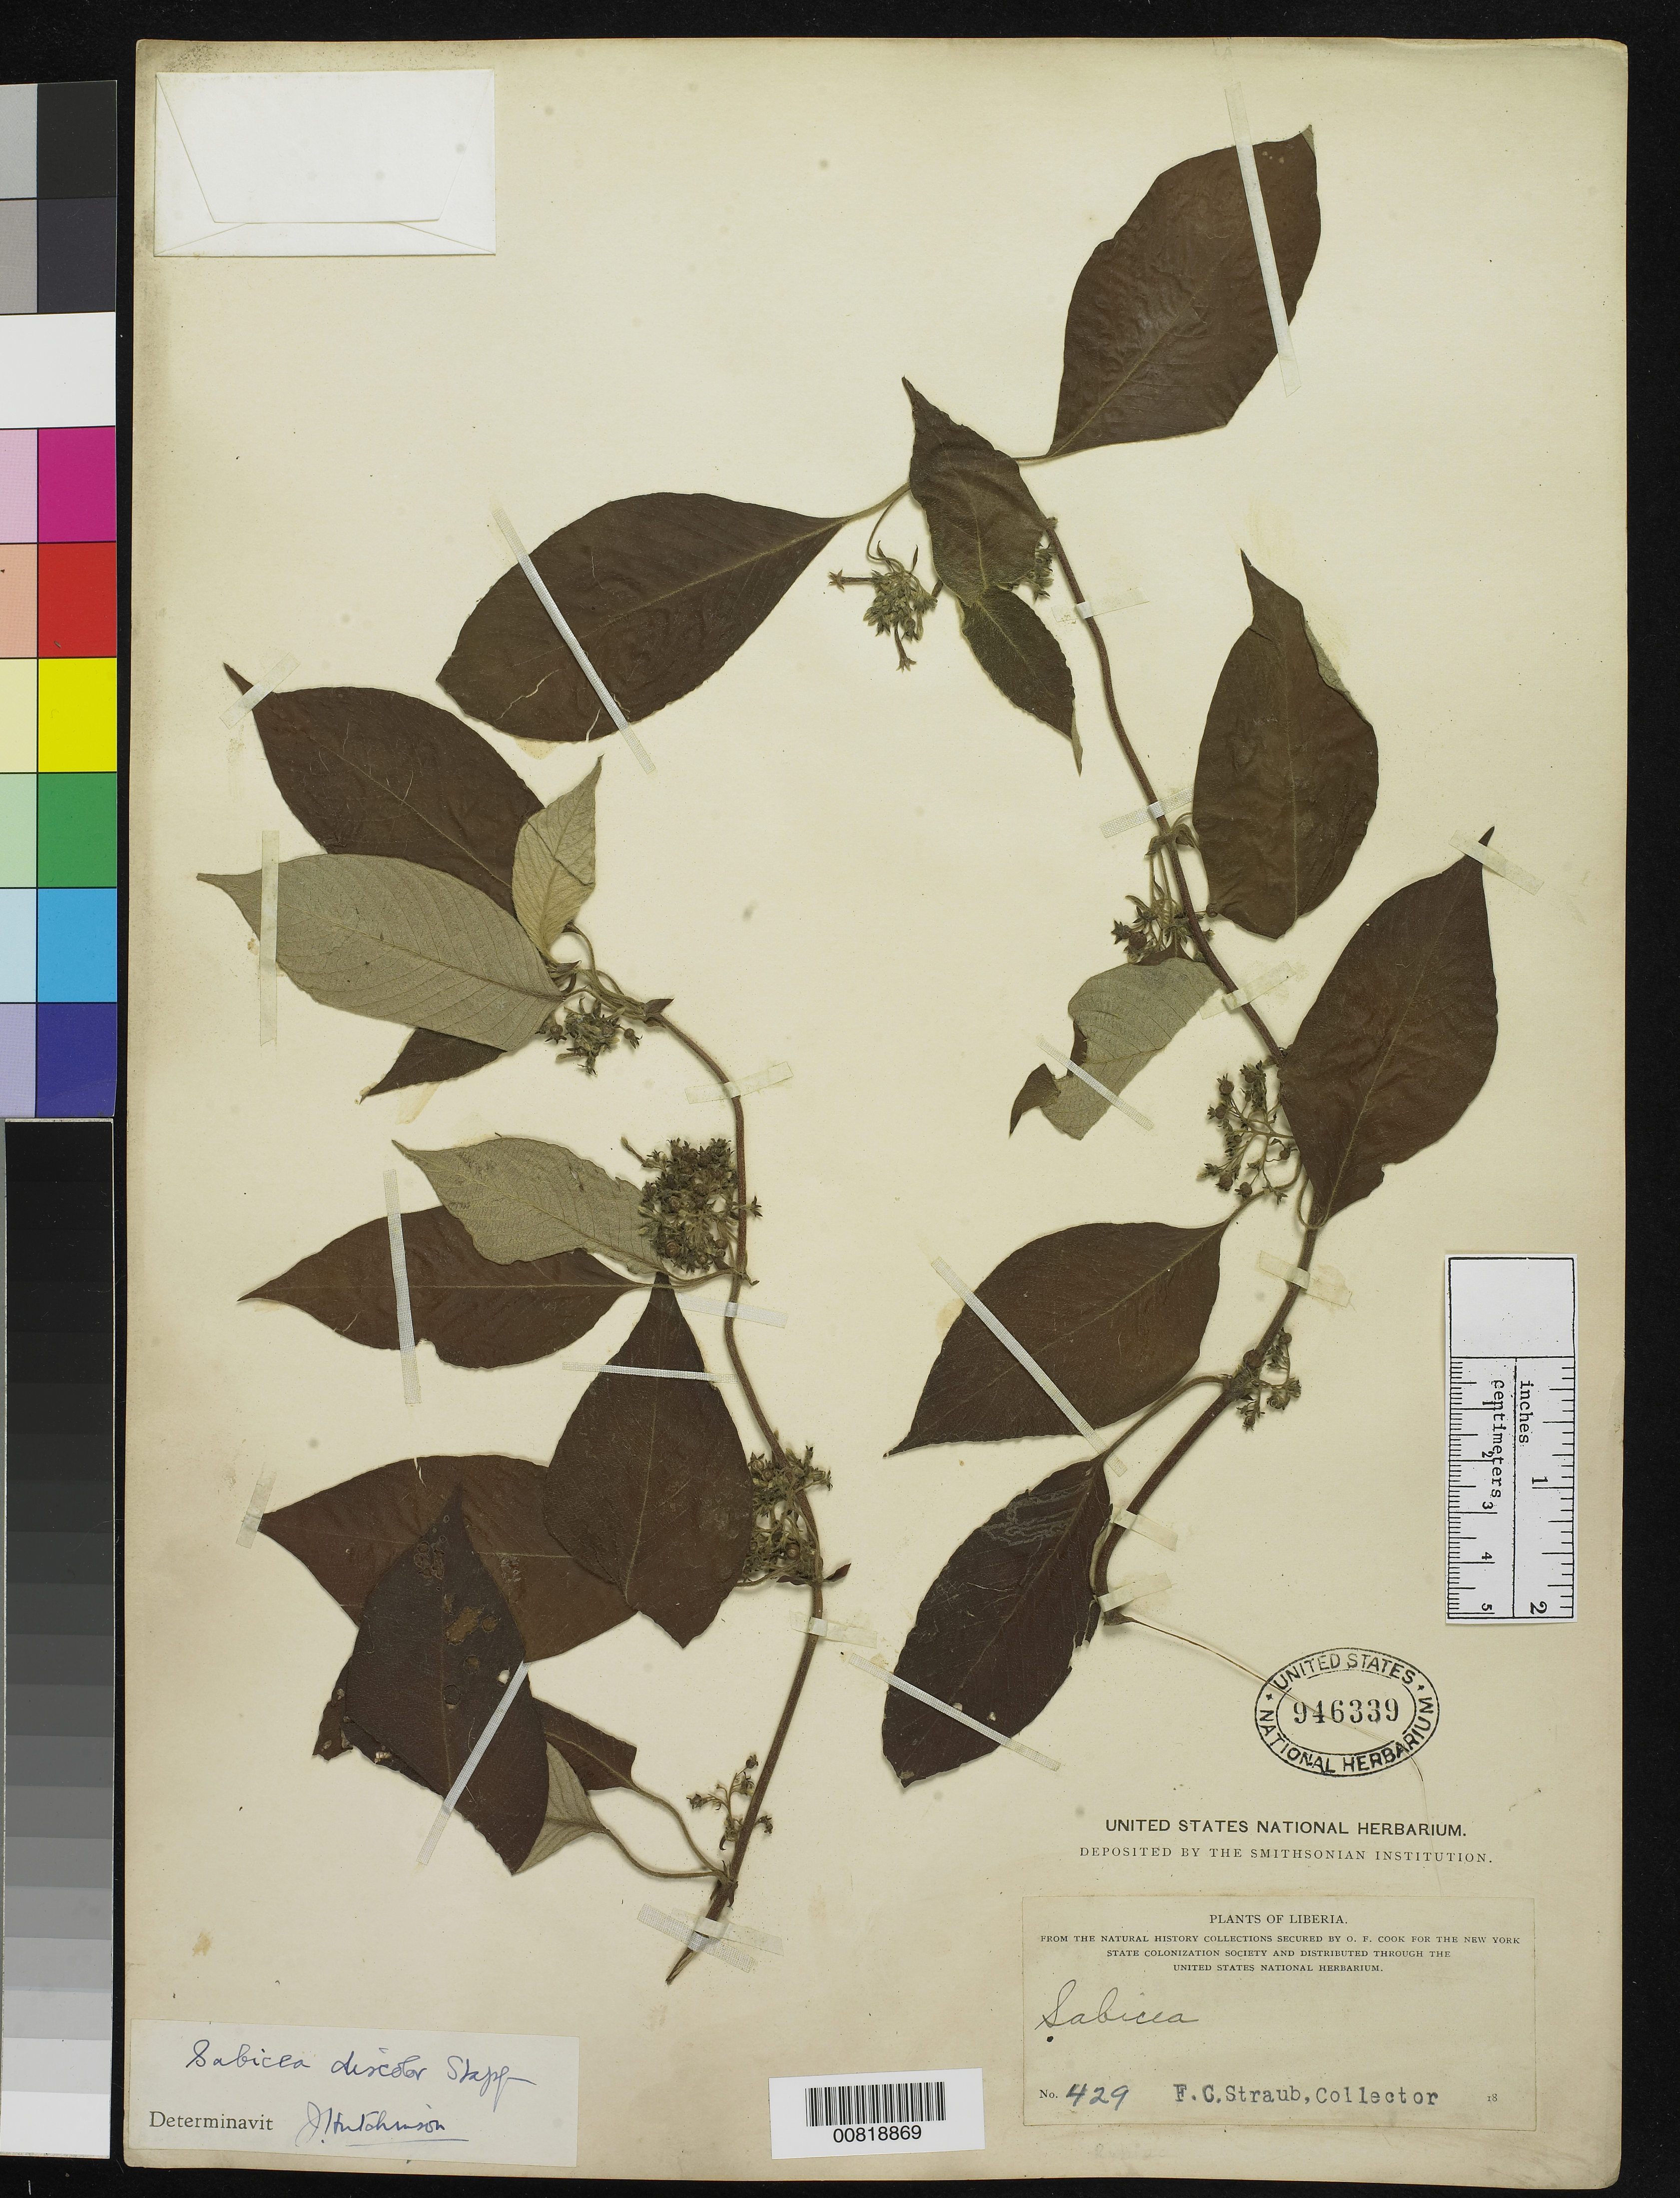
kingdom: Plantae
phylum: Tracheophyta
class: Magnoliopsida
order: Gentianales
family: Rubiaceae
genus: Sabicea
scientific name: Sabicea discolor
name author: Stapf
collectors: F. Straub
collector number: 429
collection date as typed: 18--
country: Liberia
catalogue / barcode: US 946339